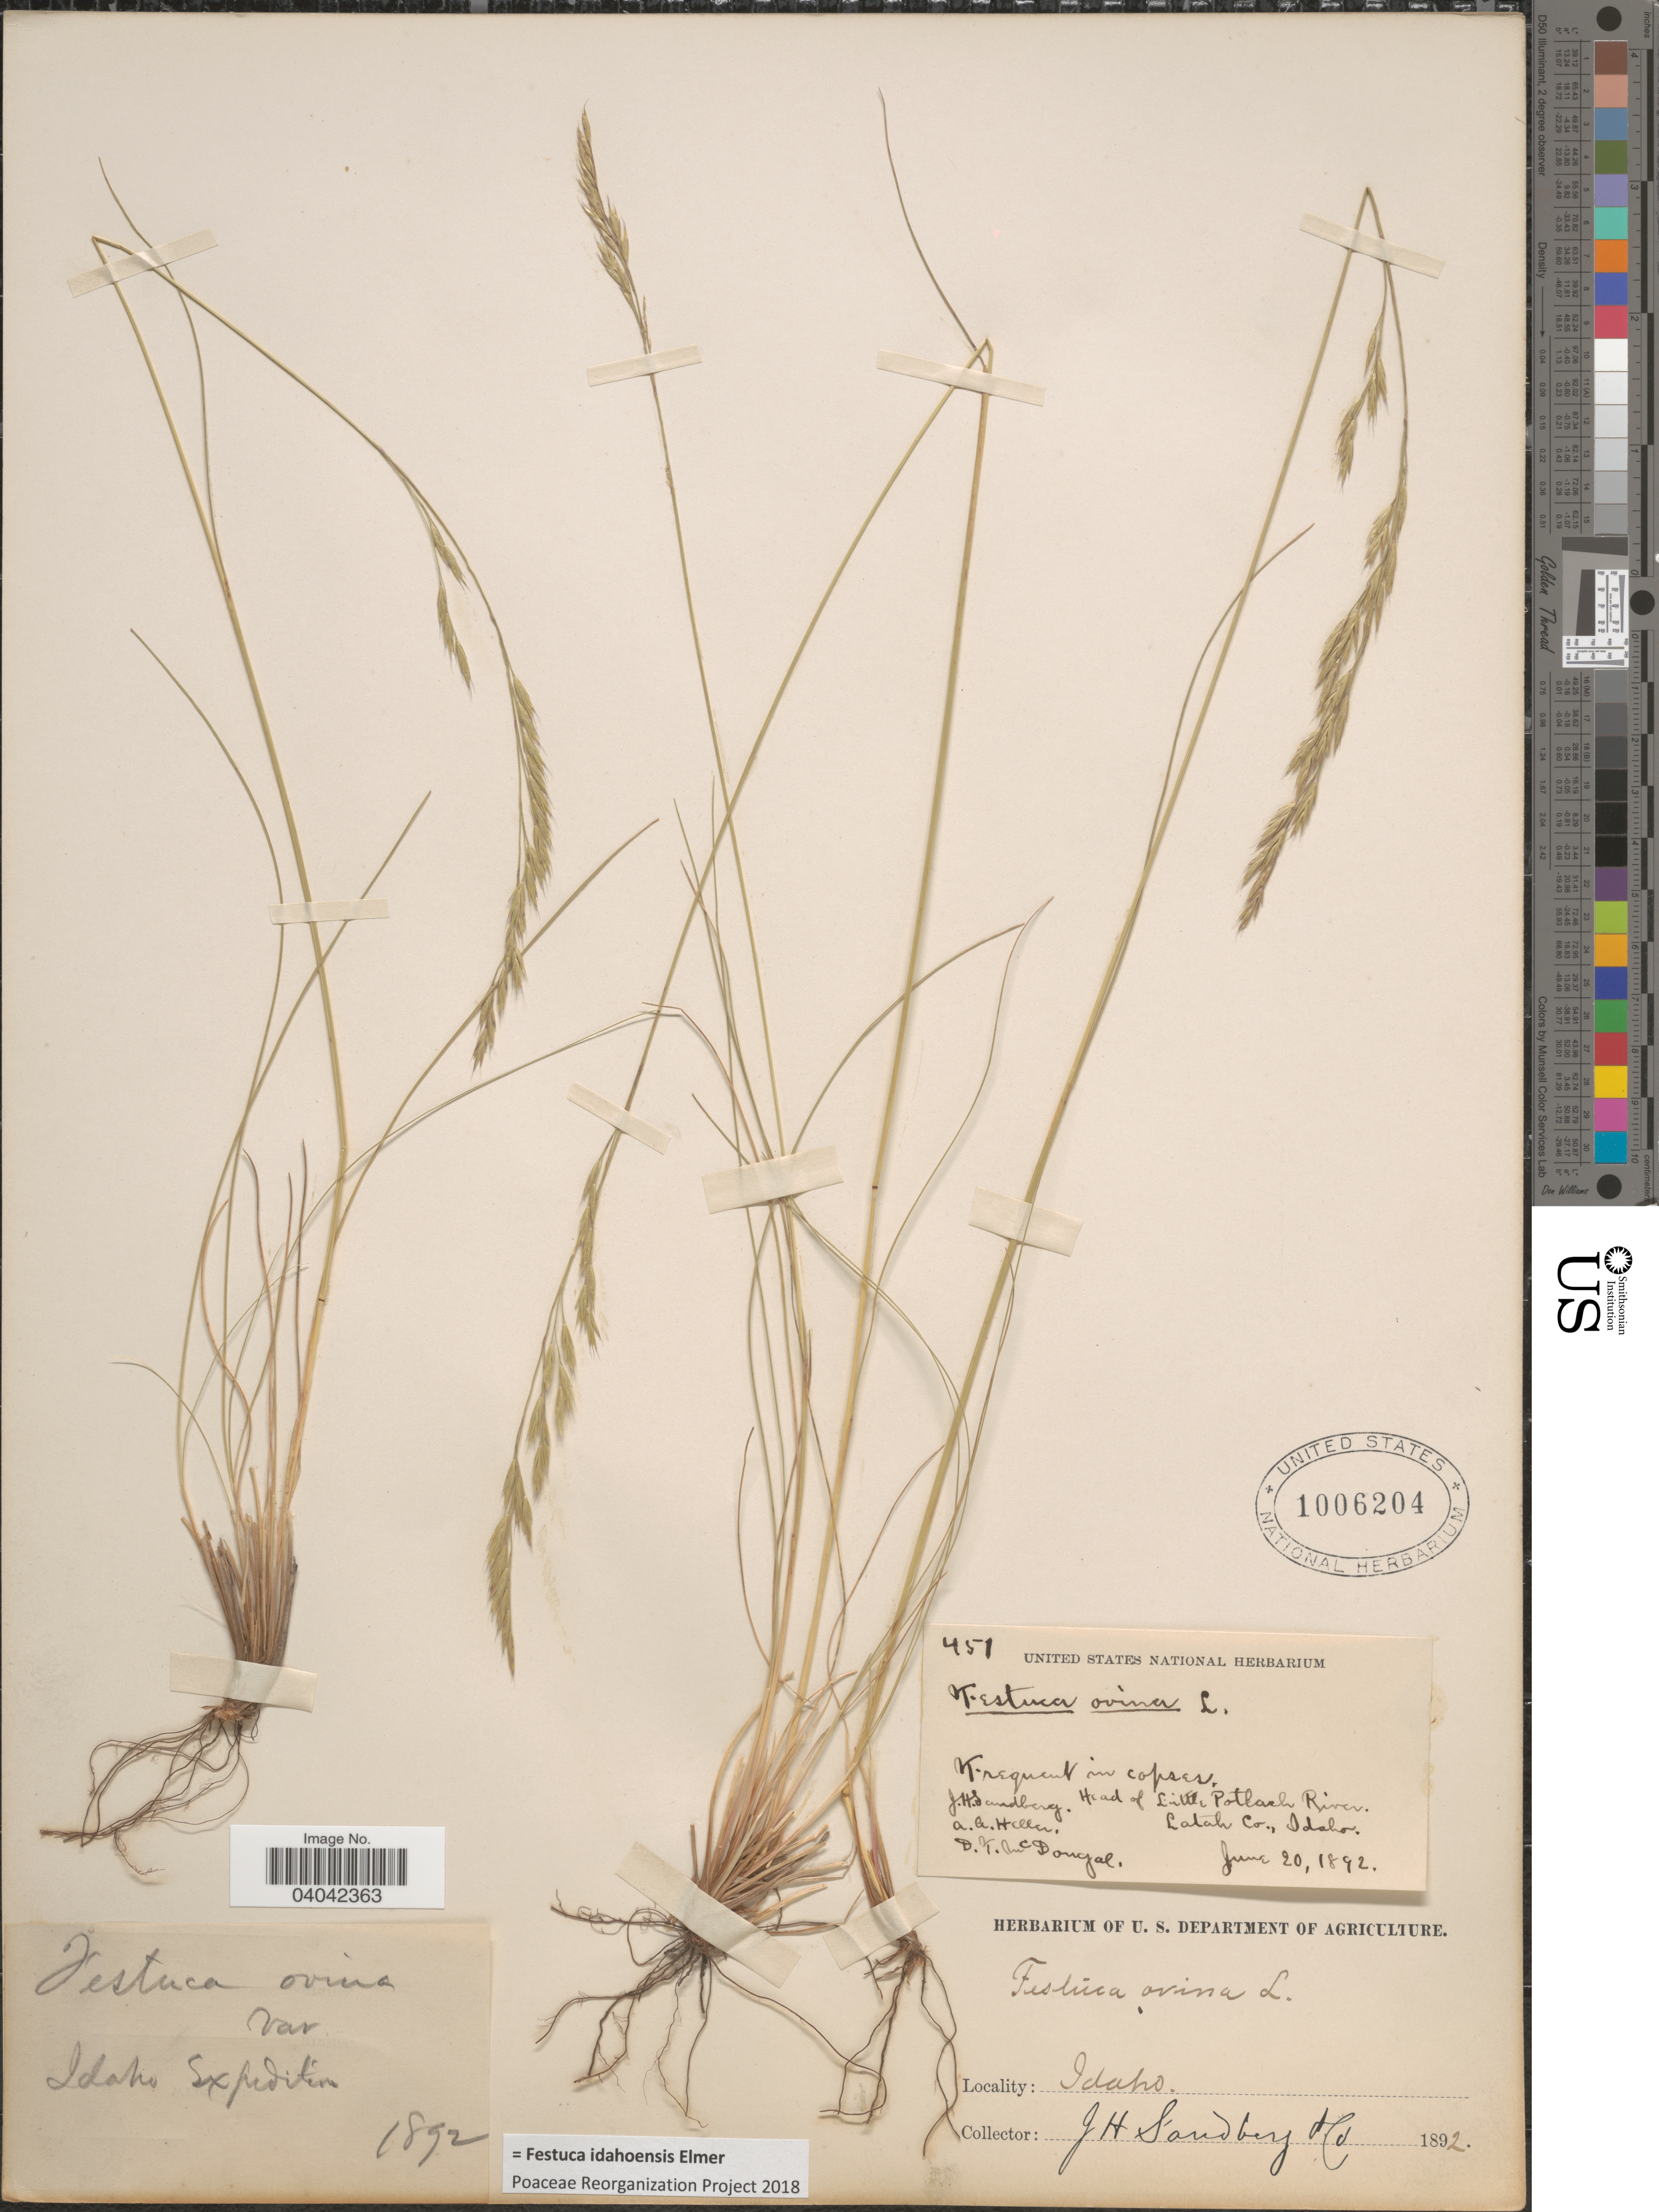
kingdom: Plantae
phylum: Tracheophyta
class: Liliopsida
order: Poales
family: Poaceae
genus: Festuca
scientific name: Festuca idahoensis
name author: Elmer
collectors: J. H. Sandberg, A. A. Heller & D. McDougal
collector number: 451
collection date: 1892-06-20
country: United States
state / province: Idaho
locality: Head of Little Potlatch River. Latah Co.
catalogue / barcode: US 1006204